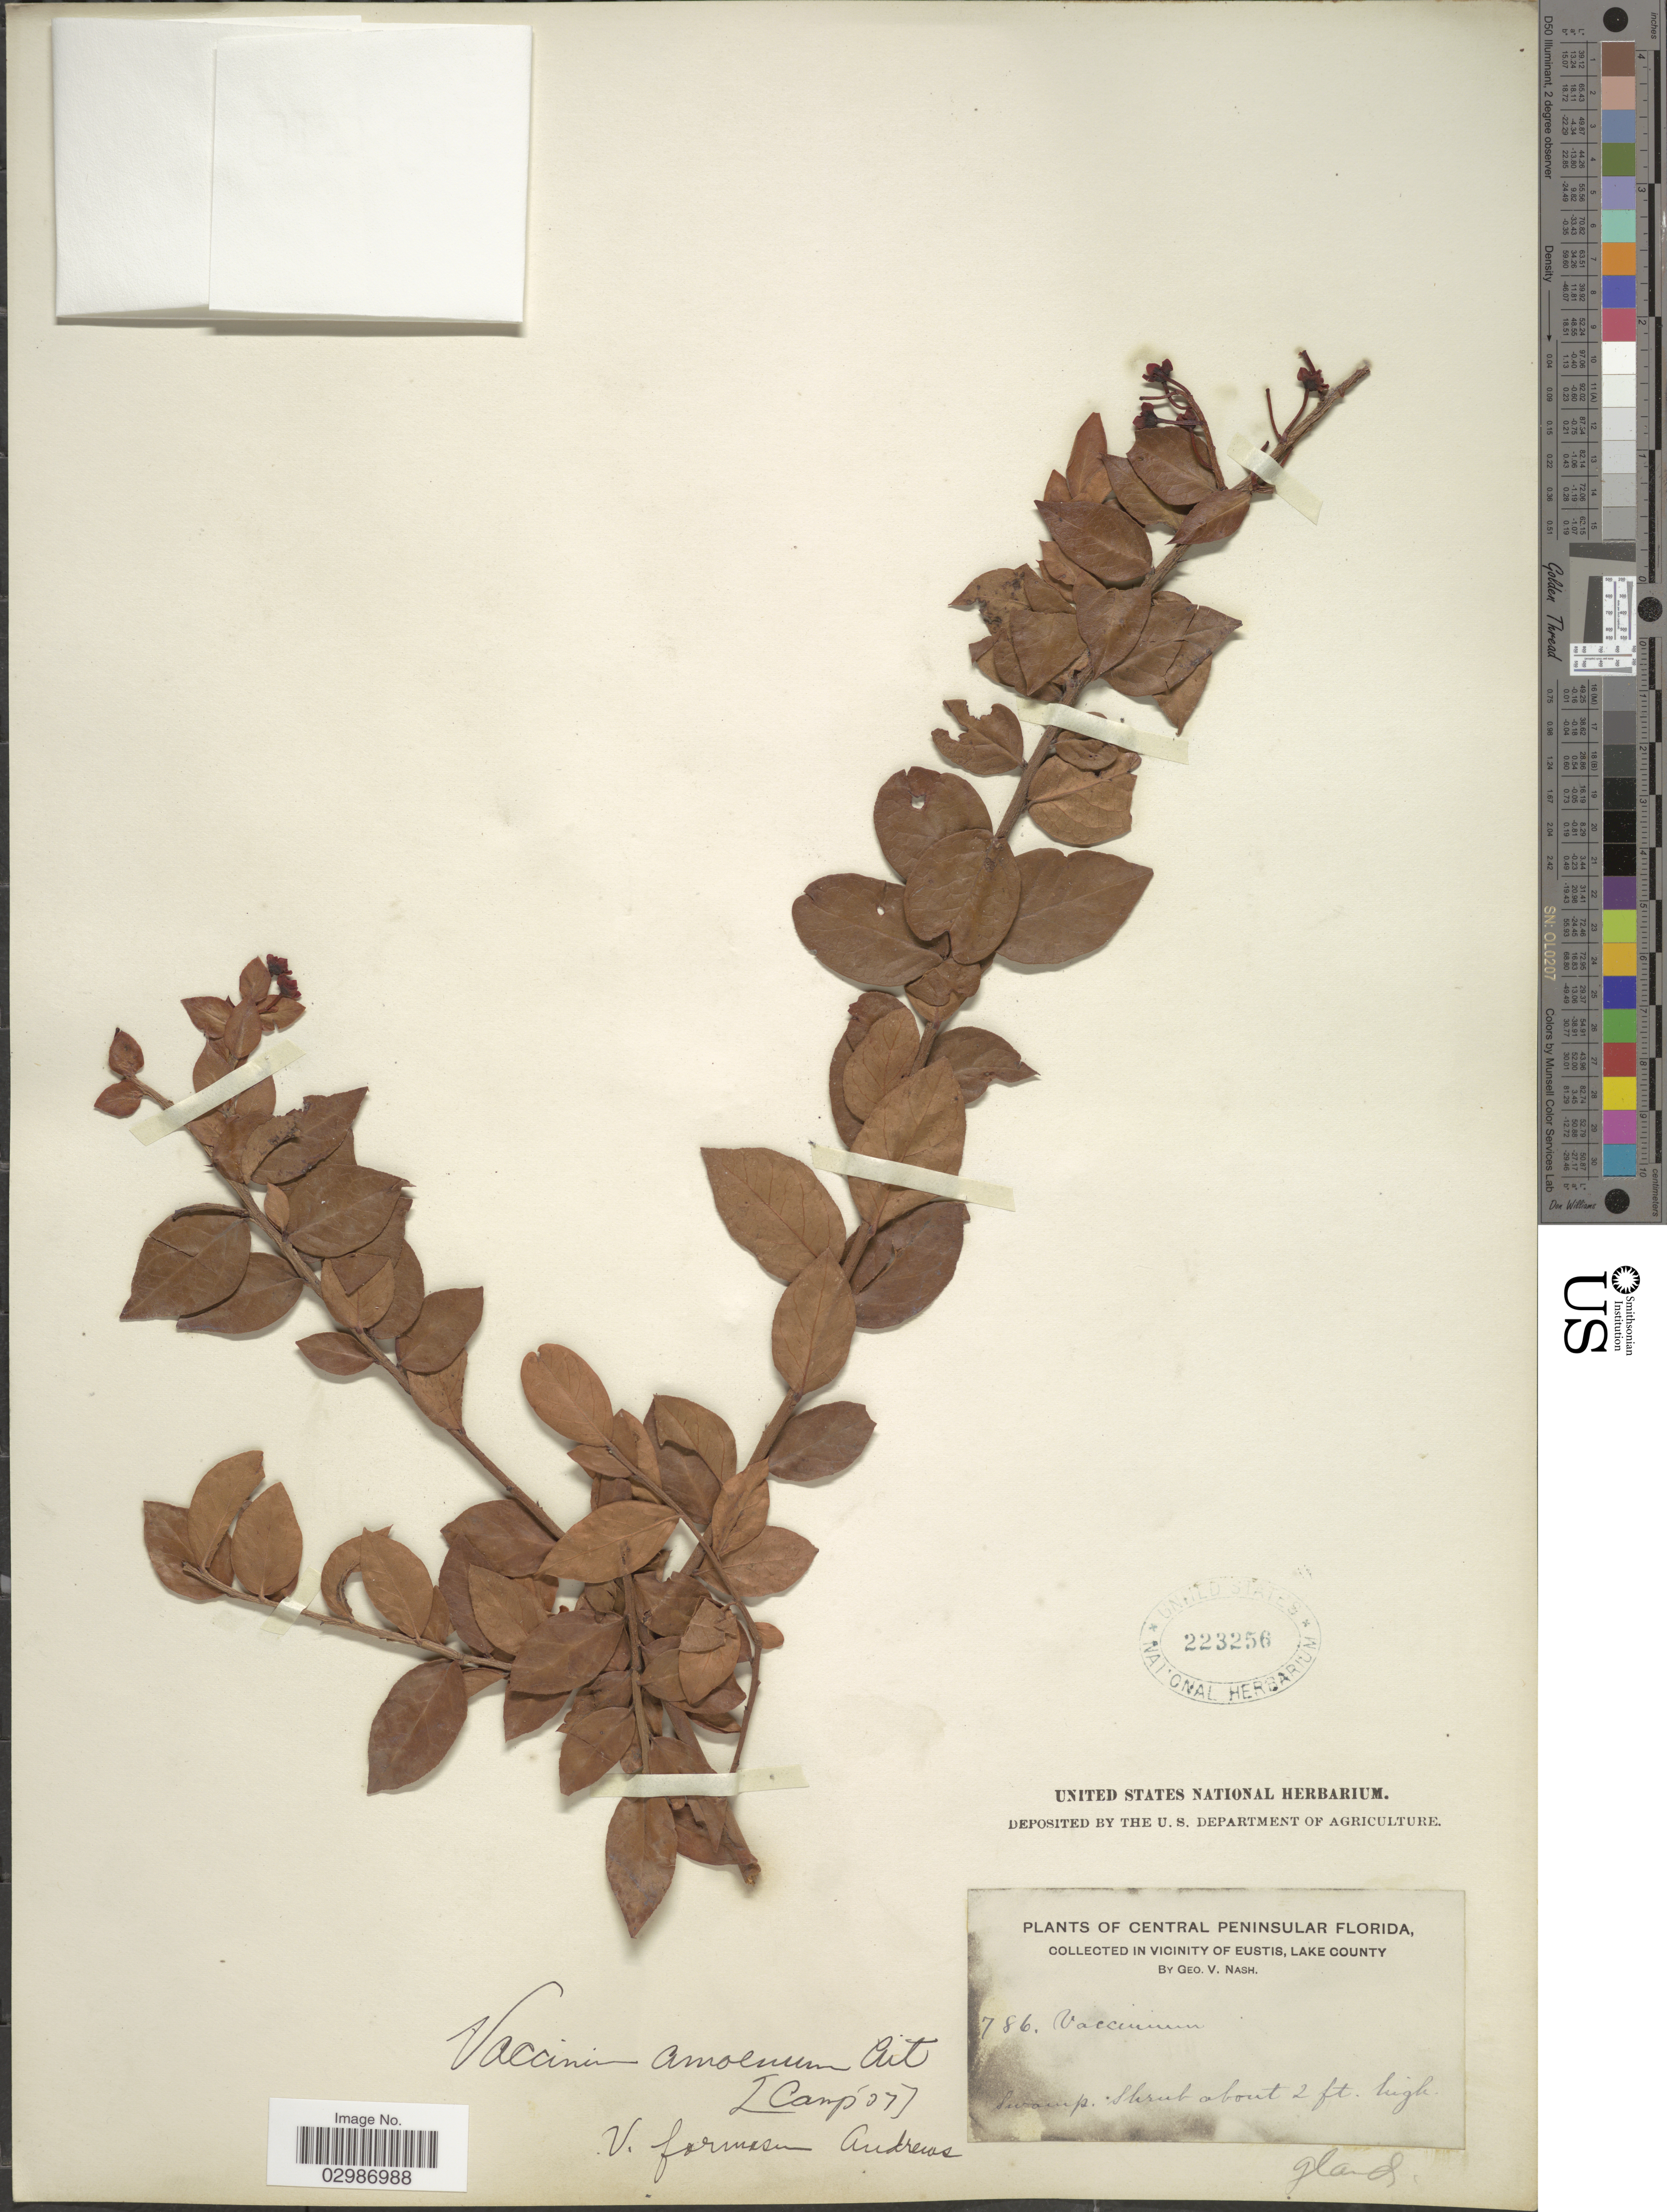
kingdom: Plantae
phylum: Tracheophyta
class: Magnoliopsida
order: Ericales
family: Ericaceae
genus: Vaccinium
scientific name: Vaccinium amoenum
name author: Aiton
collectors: G. V. Nash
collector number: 786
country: United States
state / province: Florida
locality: Central Peninsular Florida, in vicinity of Eustis, Lake County.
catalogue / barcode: US 223256